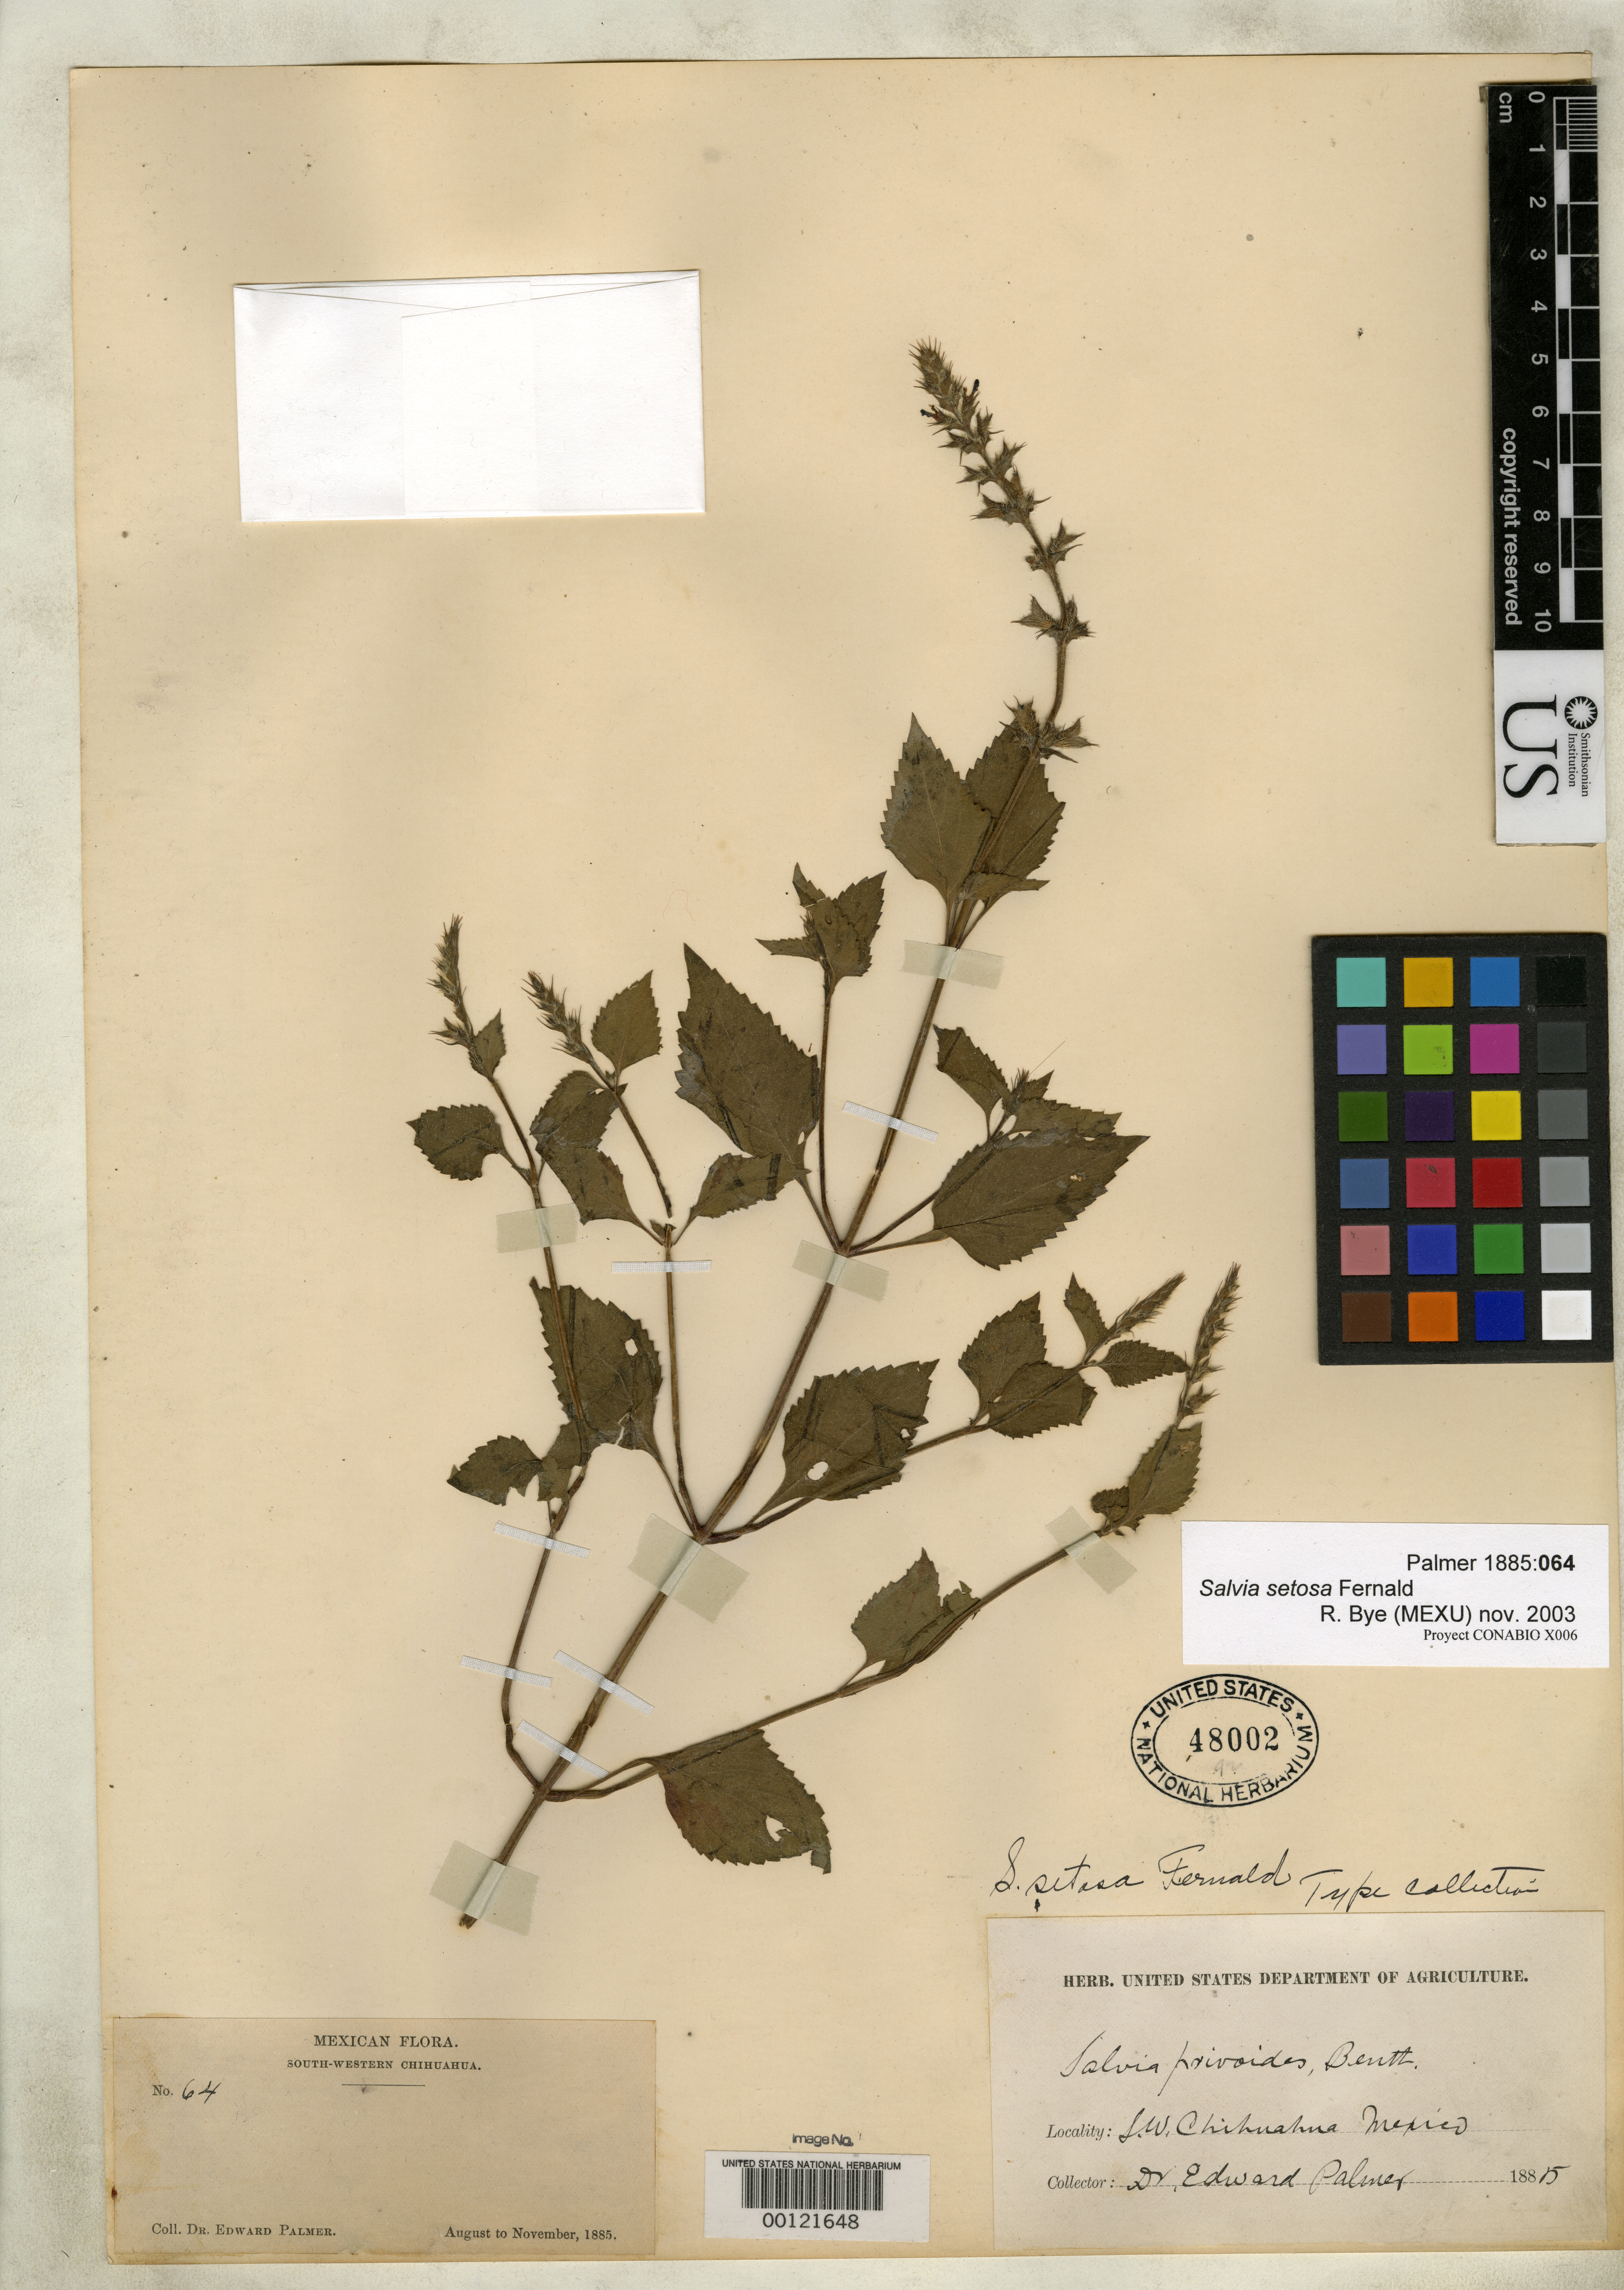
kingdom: Plantae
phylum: Tracheophyta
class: Magnoliopsida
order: Lamiales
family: Lamiaceae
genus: Salvia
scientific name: Salvia setosa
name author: Fernald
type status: Isolectotype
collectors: E. Palmer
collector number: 64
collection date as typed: Aug 1885 to -- Nov 1885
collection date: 1885-08/1885-11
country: Mexico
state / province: Chihuahua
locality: South-western Chihuahua.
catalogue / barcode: US 48002